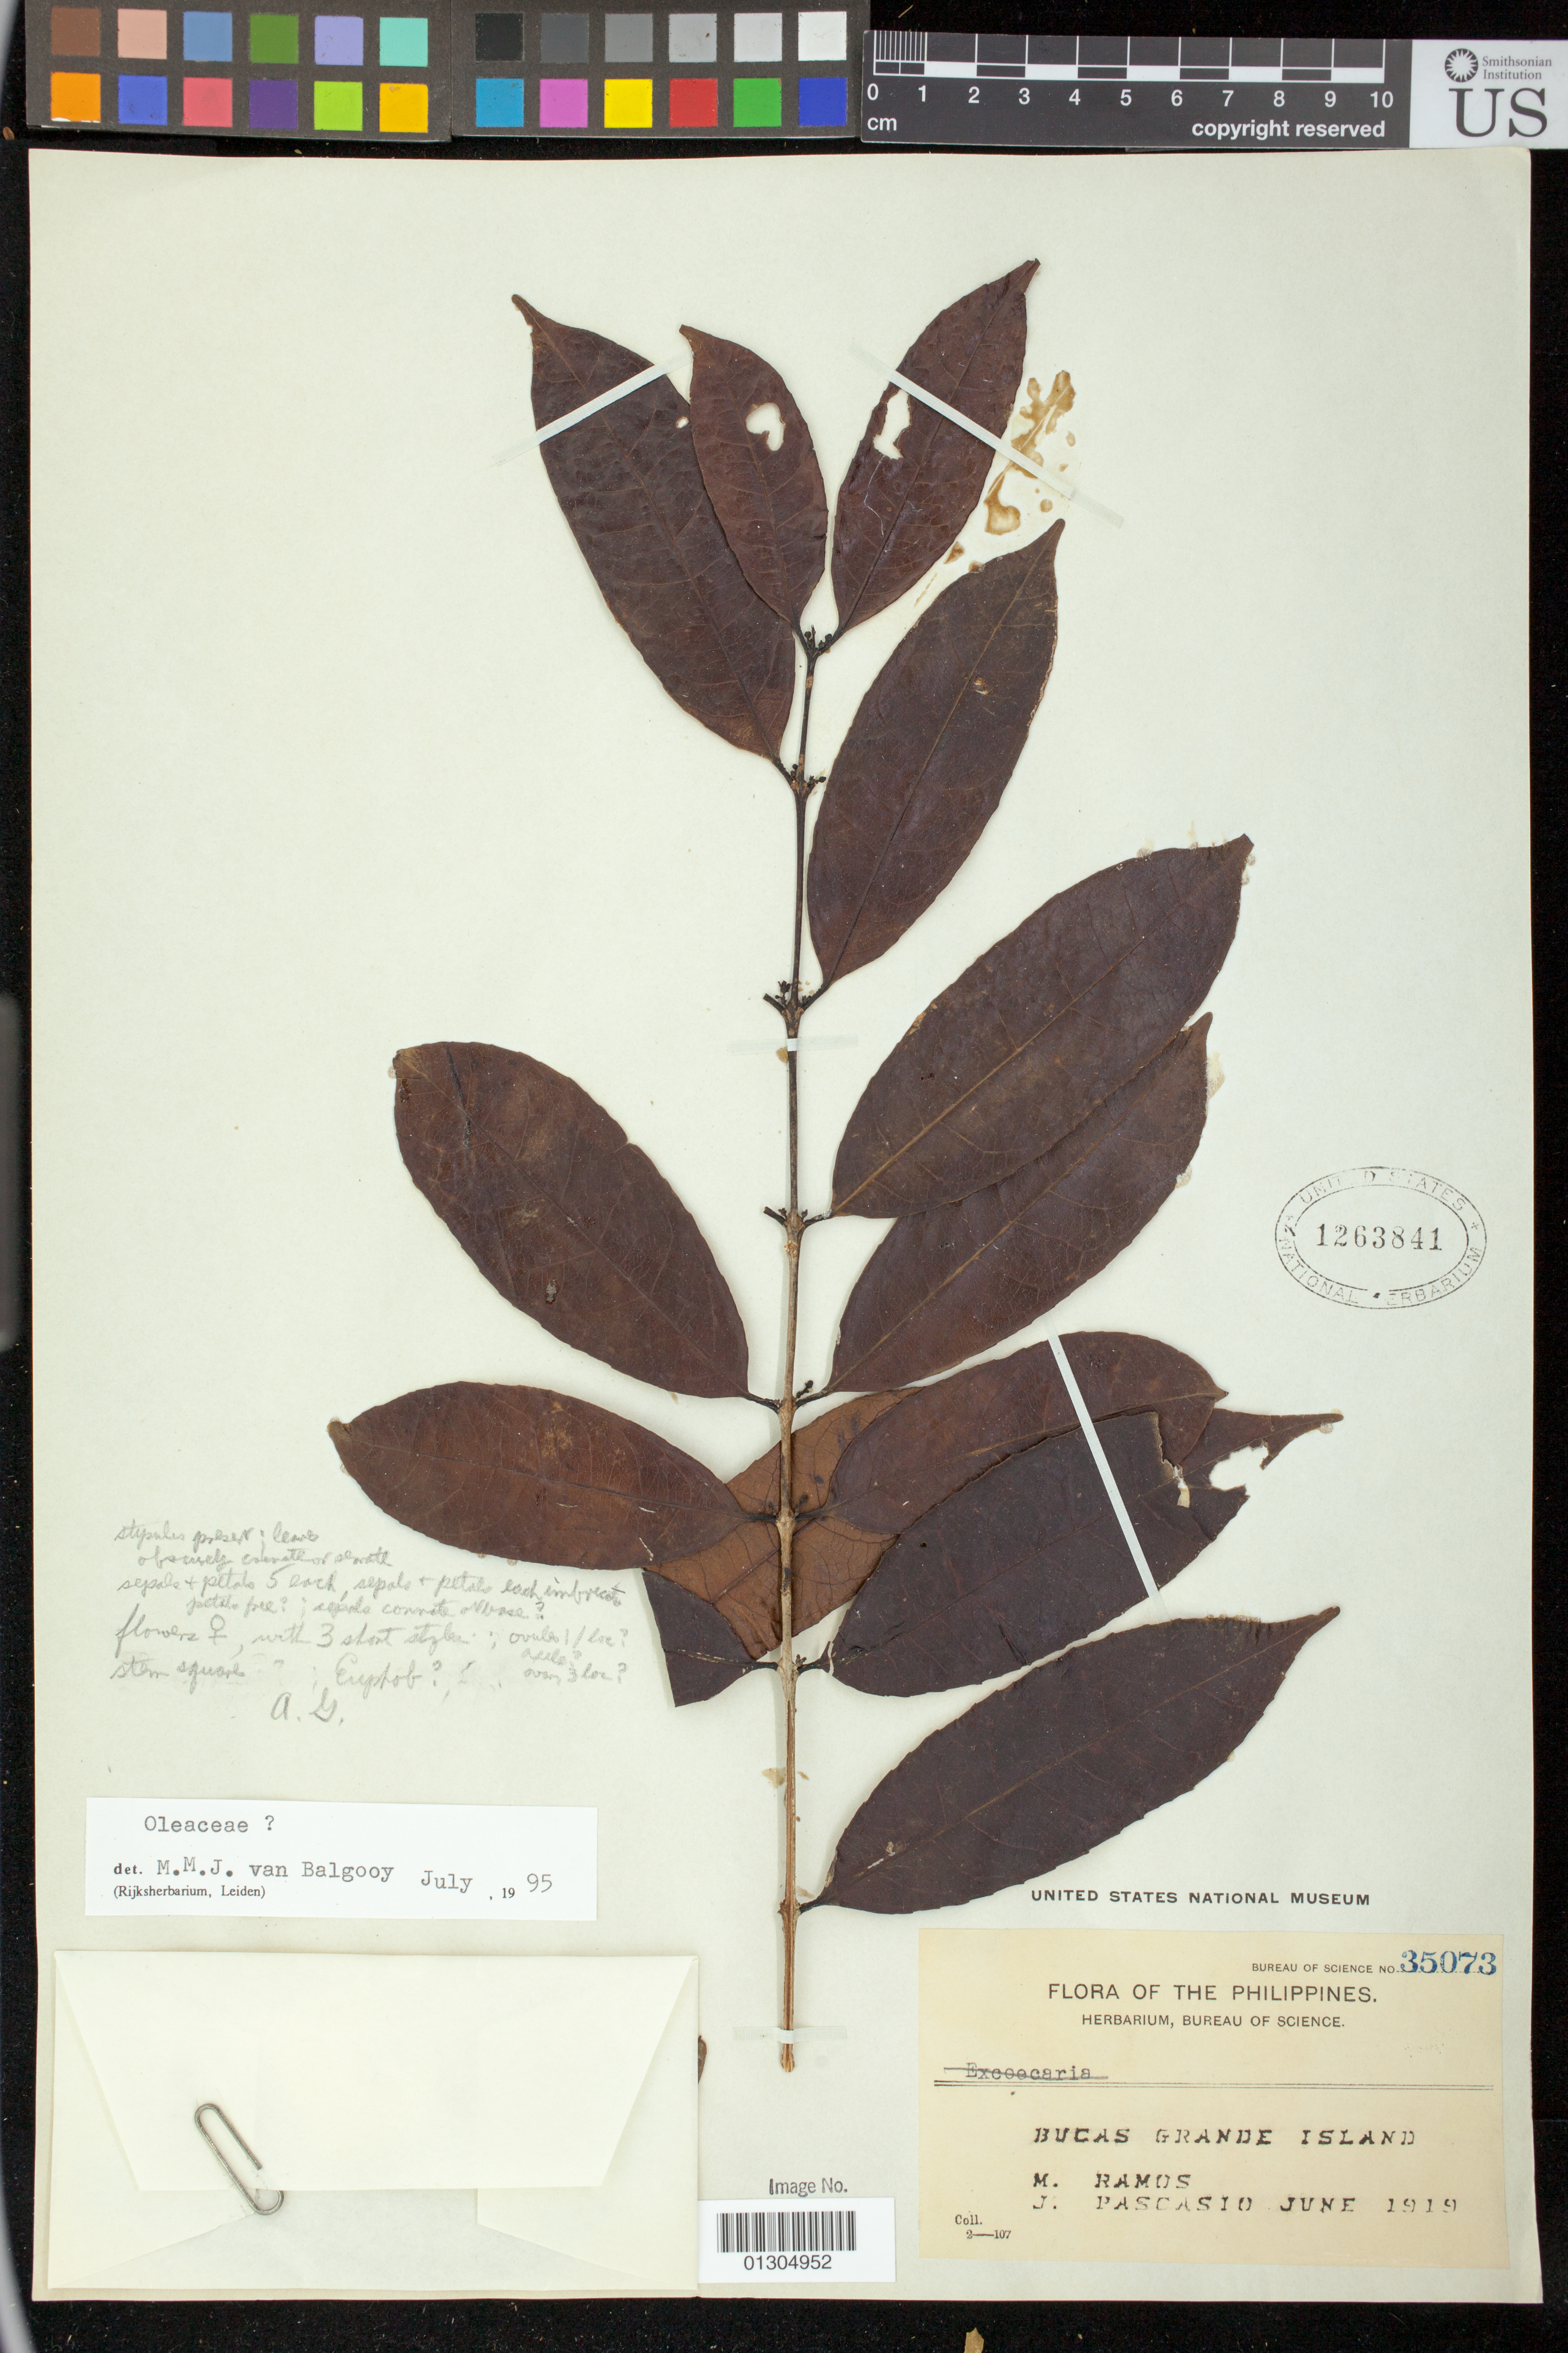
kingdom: Plantae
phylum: Tracheophyta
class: Magnoliopsida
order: Malpighiales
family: Euphorbiaceae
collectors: M. Ramos & J. Pascasio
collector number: Bureau of Sci.35073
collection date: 1919-06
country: Philippines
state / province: Caraga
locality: Bucas Grande Island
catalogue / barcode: US 1263841